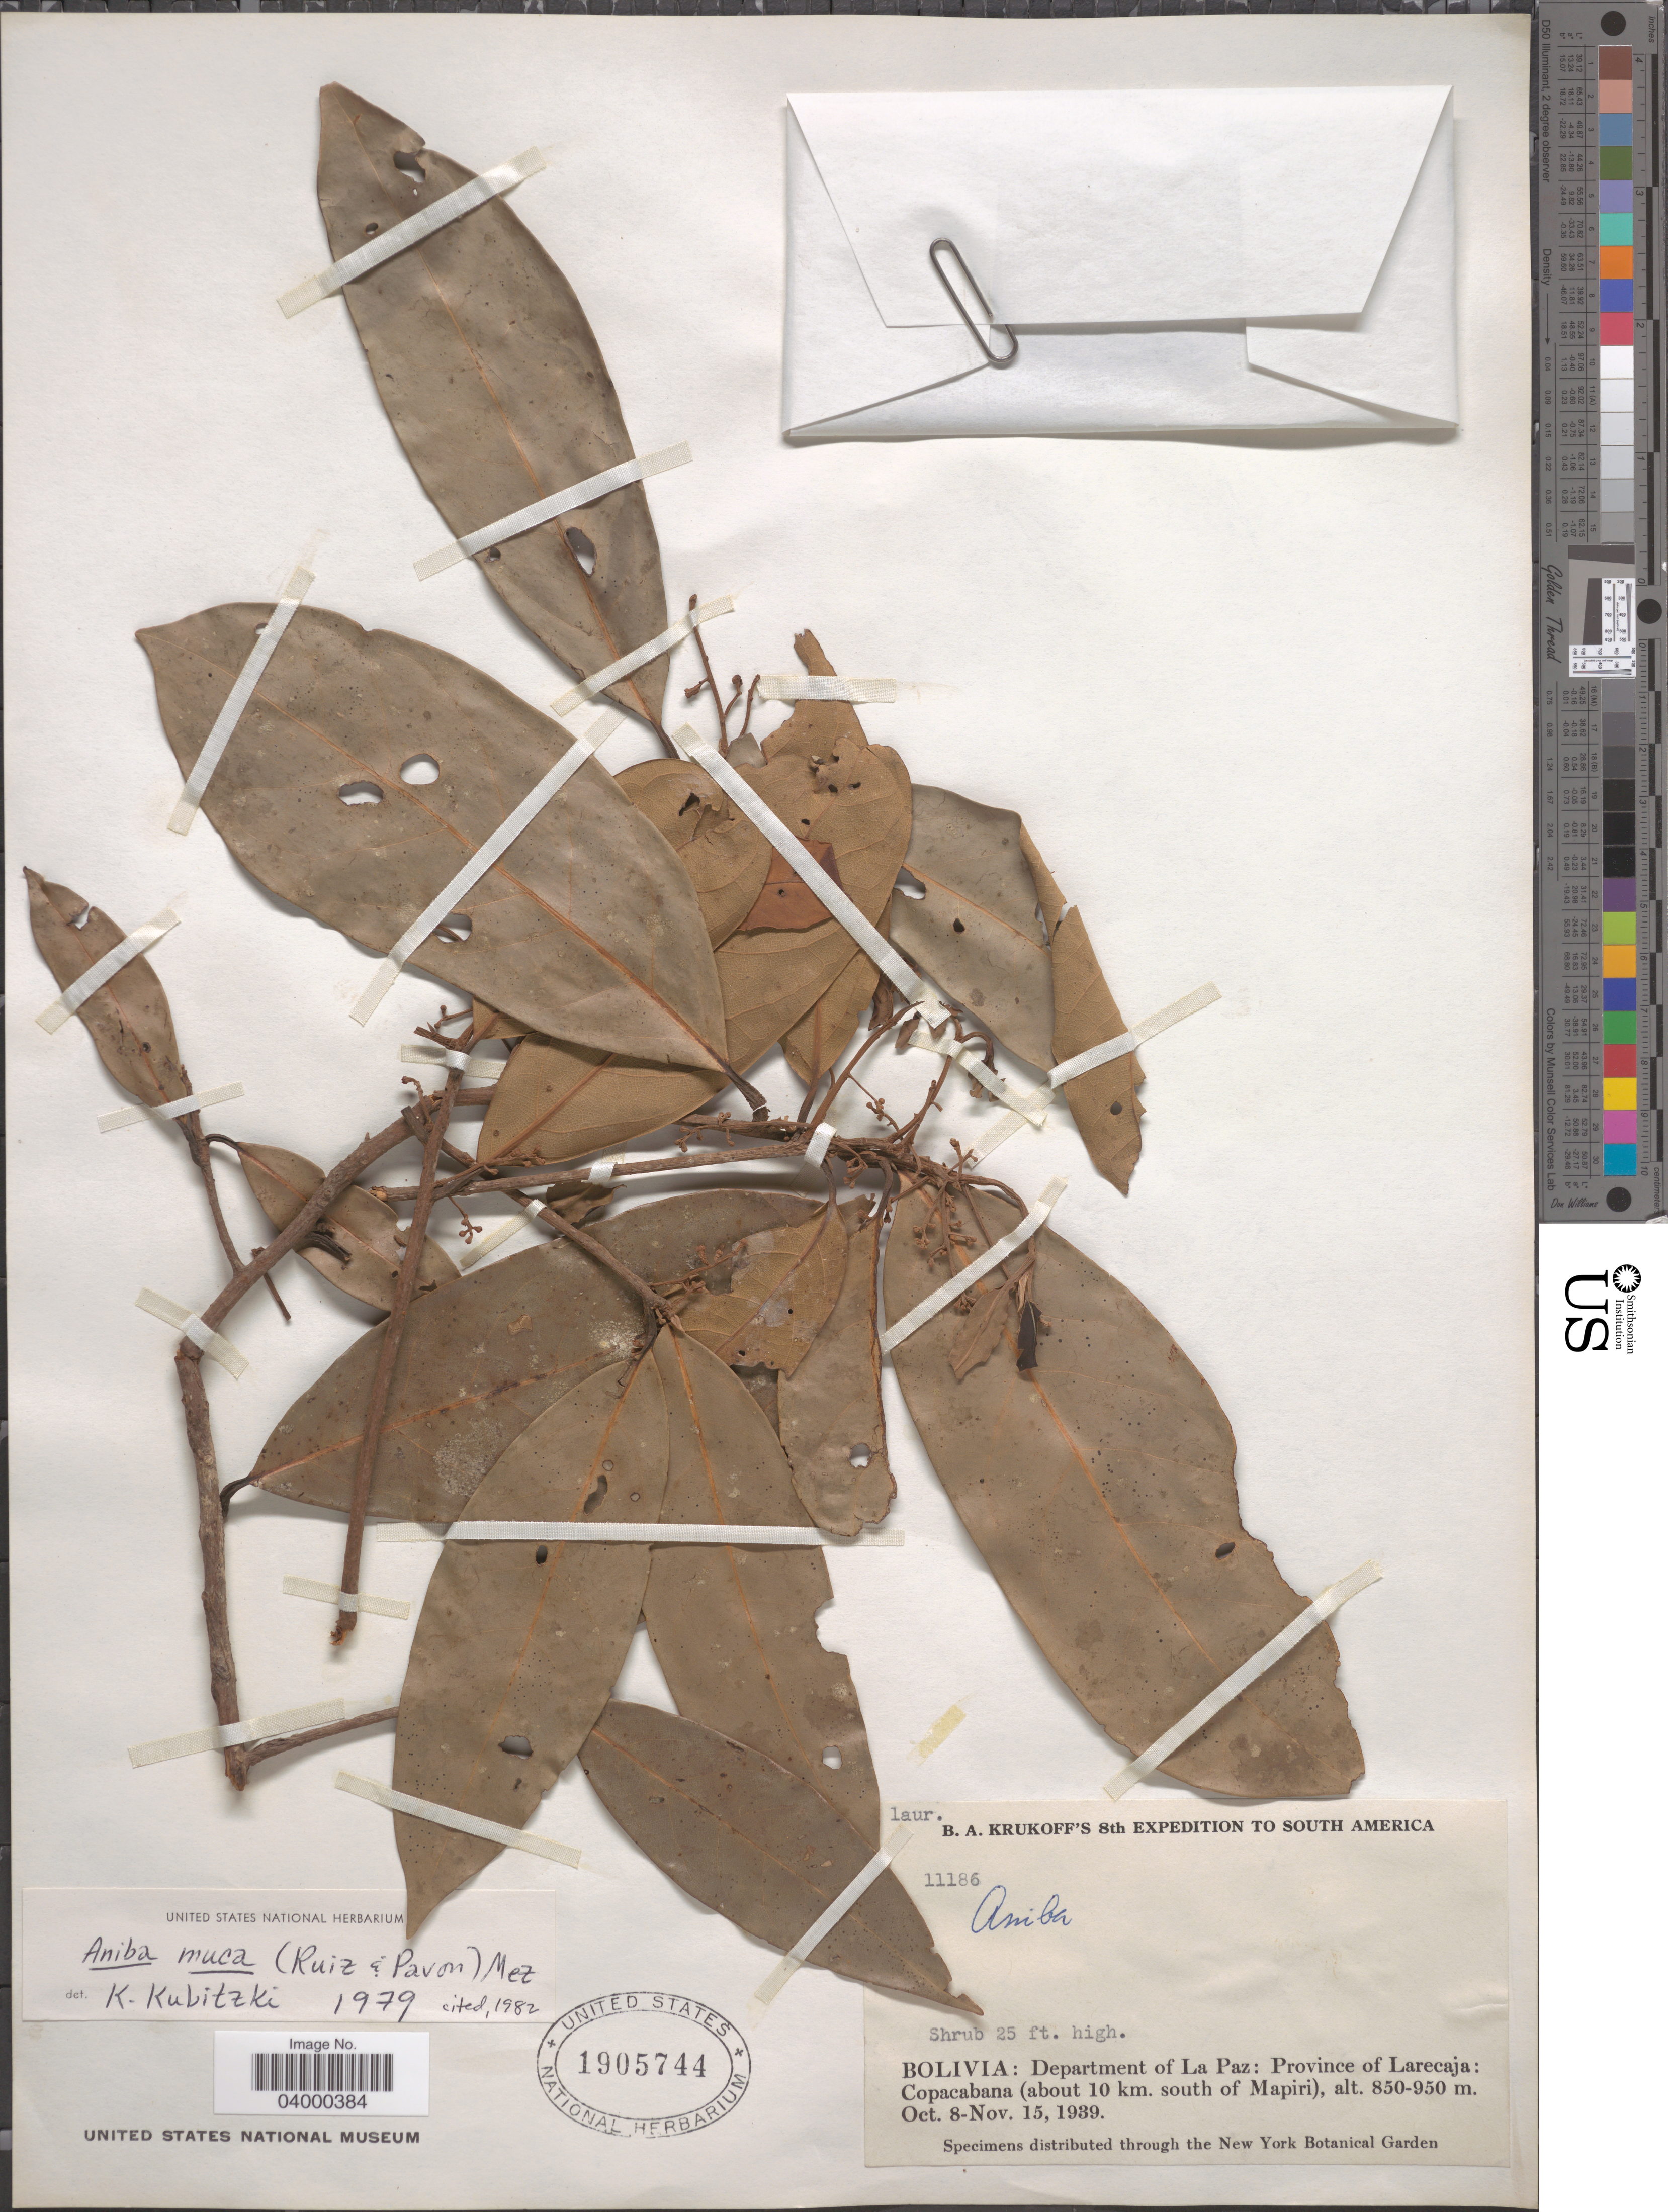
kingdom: Plantae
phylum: Tracheophyta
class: Magnoliopsida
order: Laurales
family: Lauraceae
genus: Aniba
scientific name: Aniba muca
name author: (Ruiz & Pav.) Mez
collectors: B. A. Krukoff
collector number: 11186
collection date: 1939-10-08/1939-11-15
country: Bolivia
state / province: La Paz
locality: Department of La Paz: Province of Larecaja: Copacabana (about 10 km. south of Mapiri).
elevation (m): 850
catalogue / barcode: US 1905744